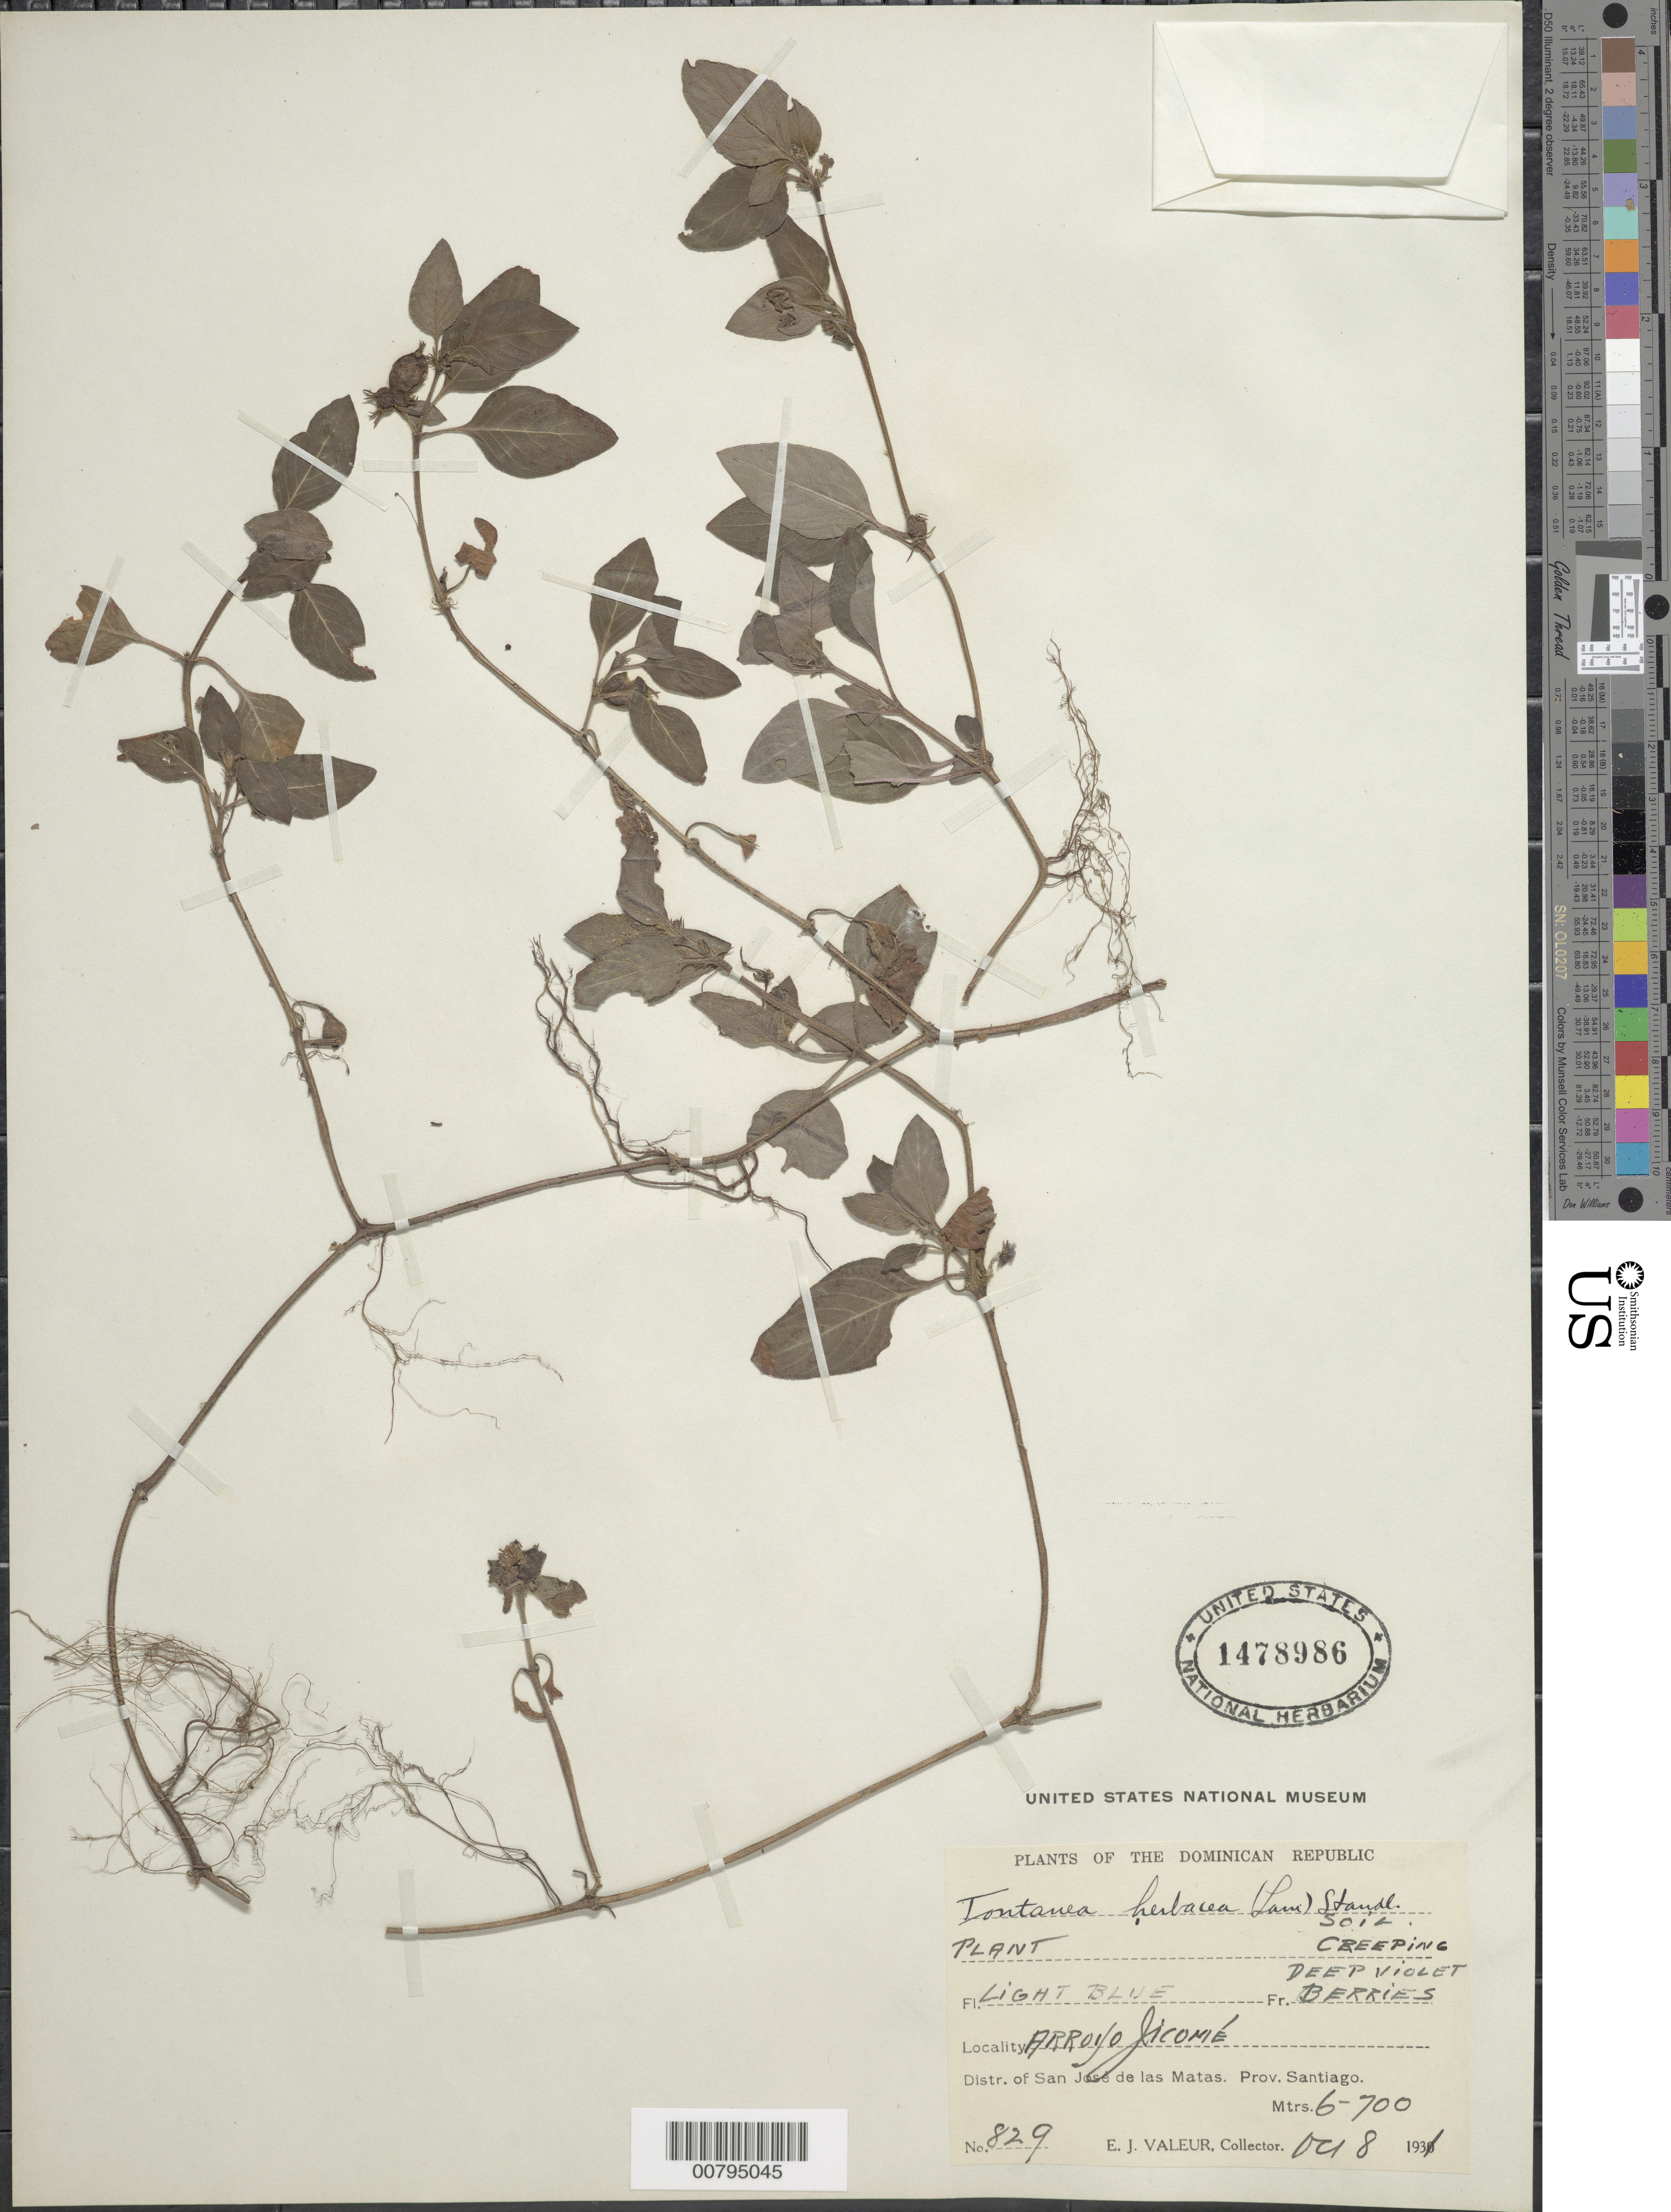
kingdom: Plantae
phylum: Tracheophyta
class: Magnoliopsida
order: Gentianales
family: Rubiaceae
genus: Coccocypselum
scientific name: Coccocypselum repens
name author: Sw.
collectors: E. Valeur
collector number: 829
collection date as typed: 08 Oct 1931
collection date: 1931-10-08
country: Dominican Republic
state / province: Santiago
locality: Distr. of San José de las Matas. Arroyo Jicomé.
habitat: Arroya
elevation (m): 600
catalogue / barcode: US 1478986